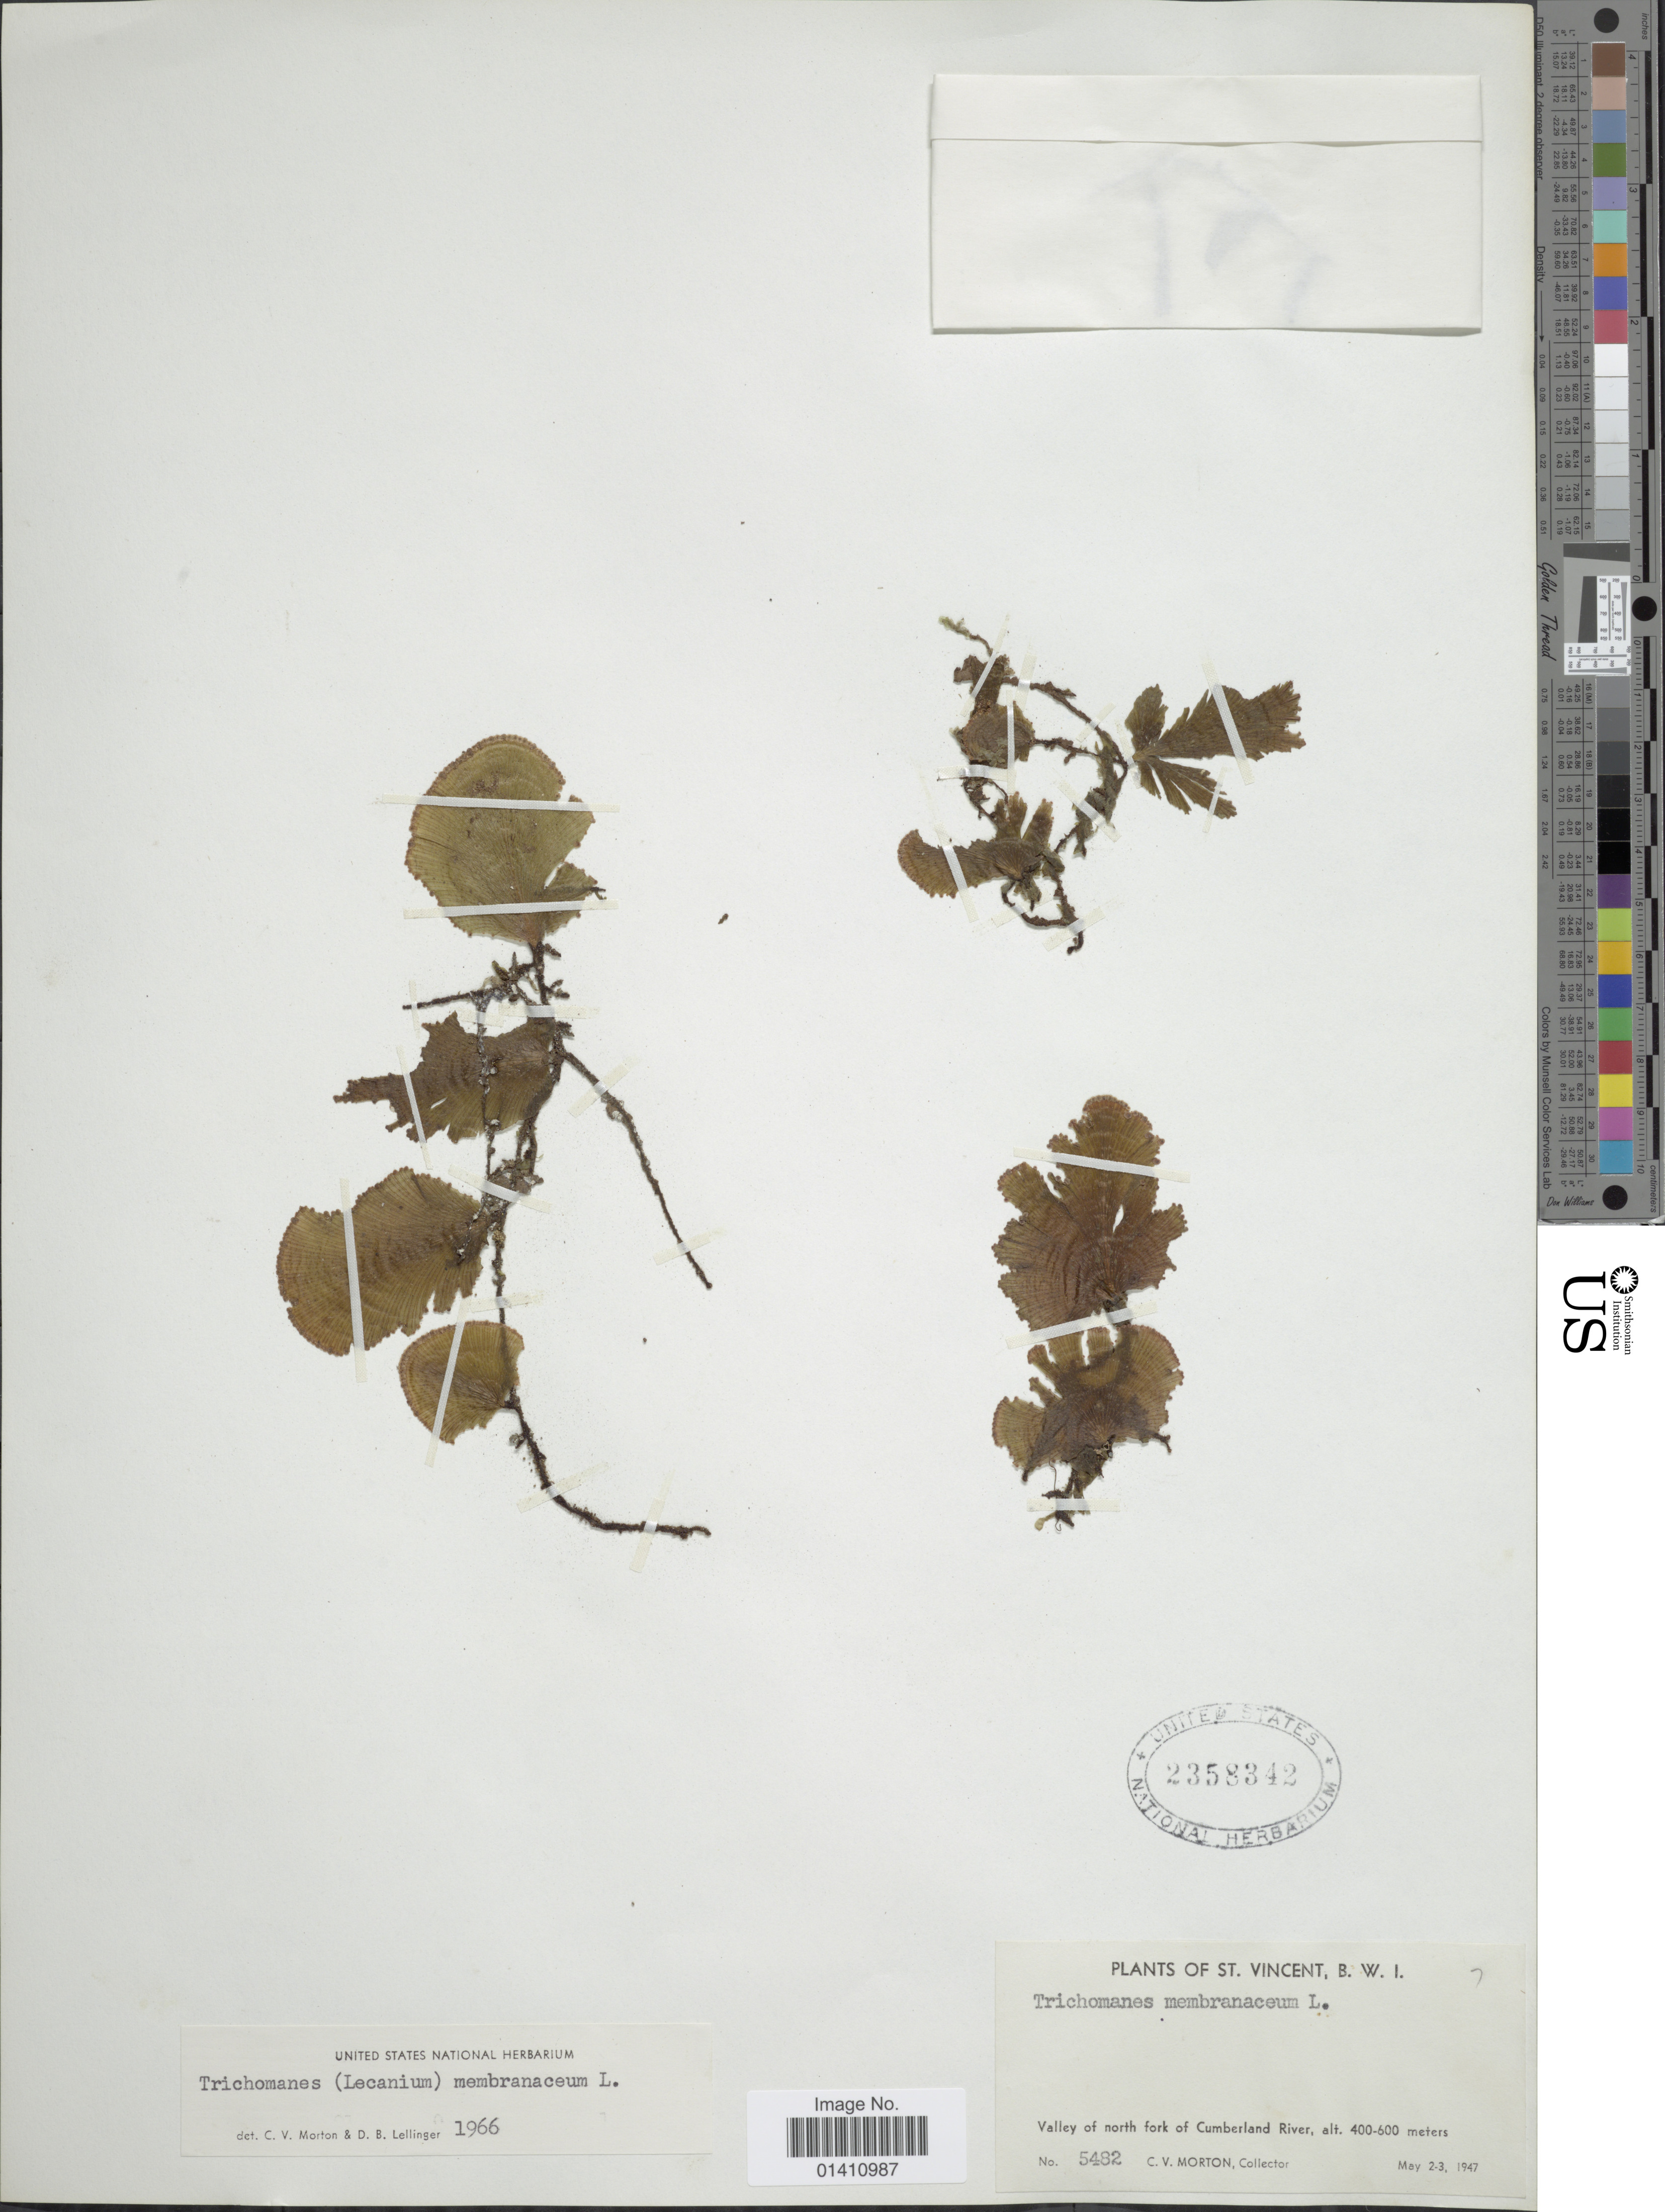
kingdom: Plantae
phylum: Tracheophyta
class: Polypodiopsida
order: Hymenophyllales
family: Hymenophyllaceae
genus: Didymoglossum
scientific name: Didymoglossum membranaceum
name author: (L.) Vareschi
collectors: C. V. Morton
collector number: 5482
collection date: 1947-05-02/1947-05-03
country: St. Vincent - Grenadines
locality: B.W.I. Valley of north fork of Cumberland River.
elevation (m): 400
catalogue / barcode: US 2358342